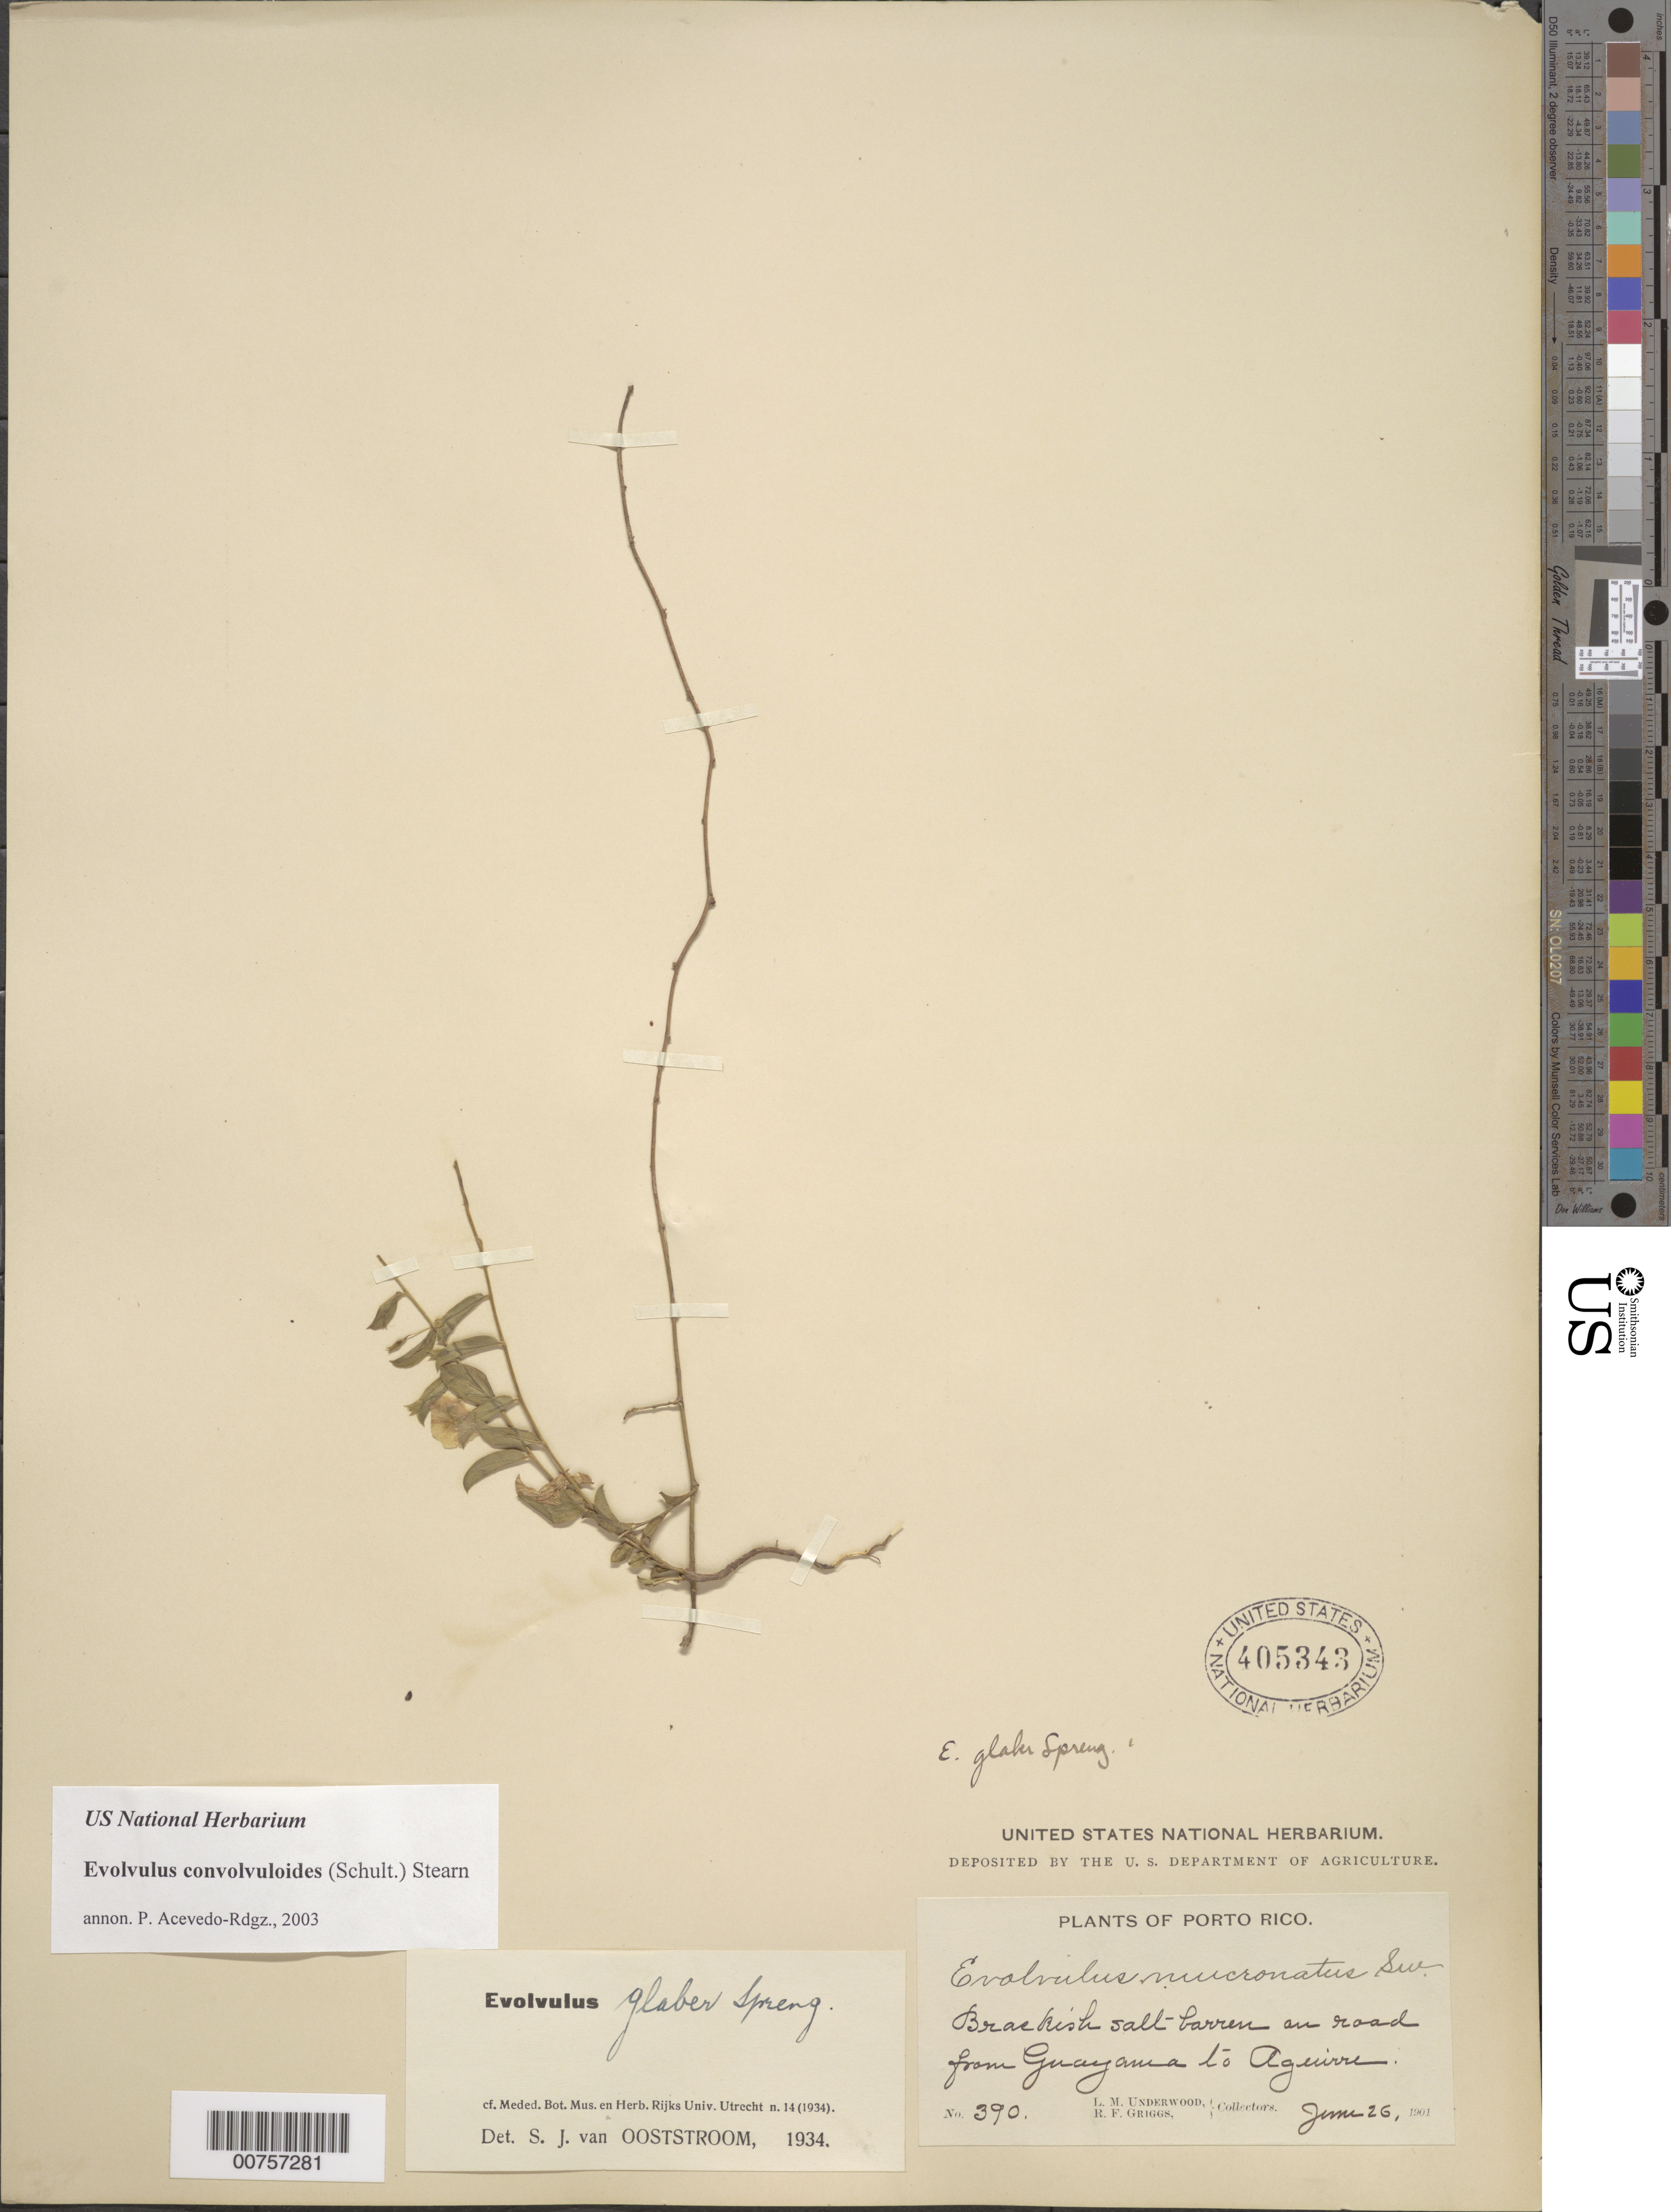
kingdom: Plantae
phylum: Tracheophyta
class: Magnoliopsida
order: Solanales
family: Convolvulaceae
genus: Evolvulus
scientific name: Evolvulus convolvuloides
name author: (Willd. ex Schult.) Stearn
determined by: Acevedo-Rodríguez, P., (BOT), Smithsonian Institution - National Museum of Natural History (UNITED STATES)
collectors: L. M. Underwood & R. F. Griggs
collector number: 390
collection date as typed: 26 Jun 1901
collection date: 1901-06-26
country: Puerto Rico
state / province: Guayama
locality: On road from Guayama to Aguirre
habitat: Brackish salt-barren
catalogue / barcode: US 405343